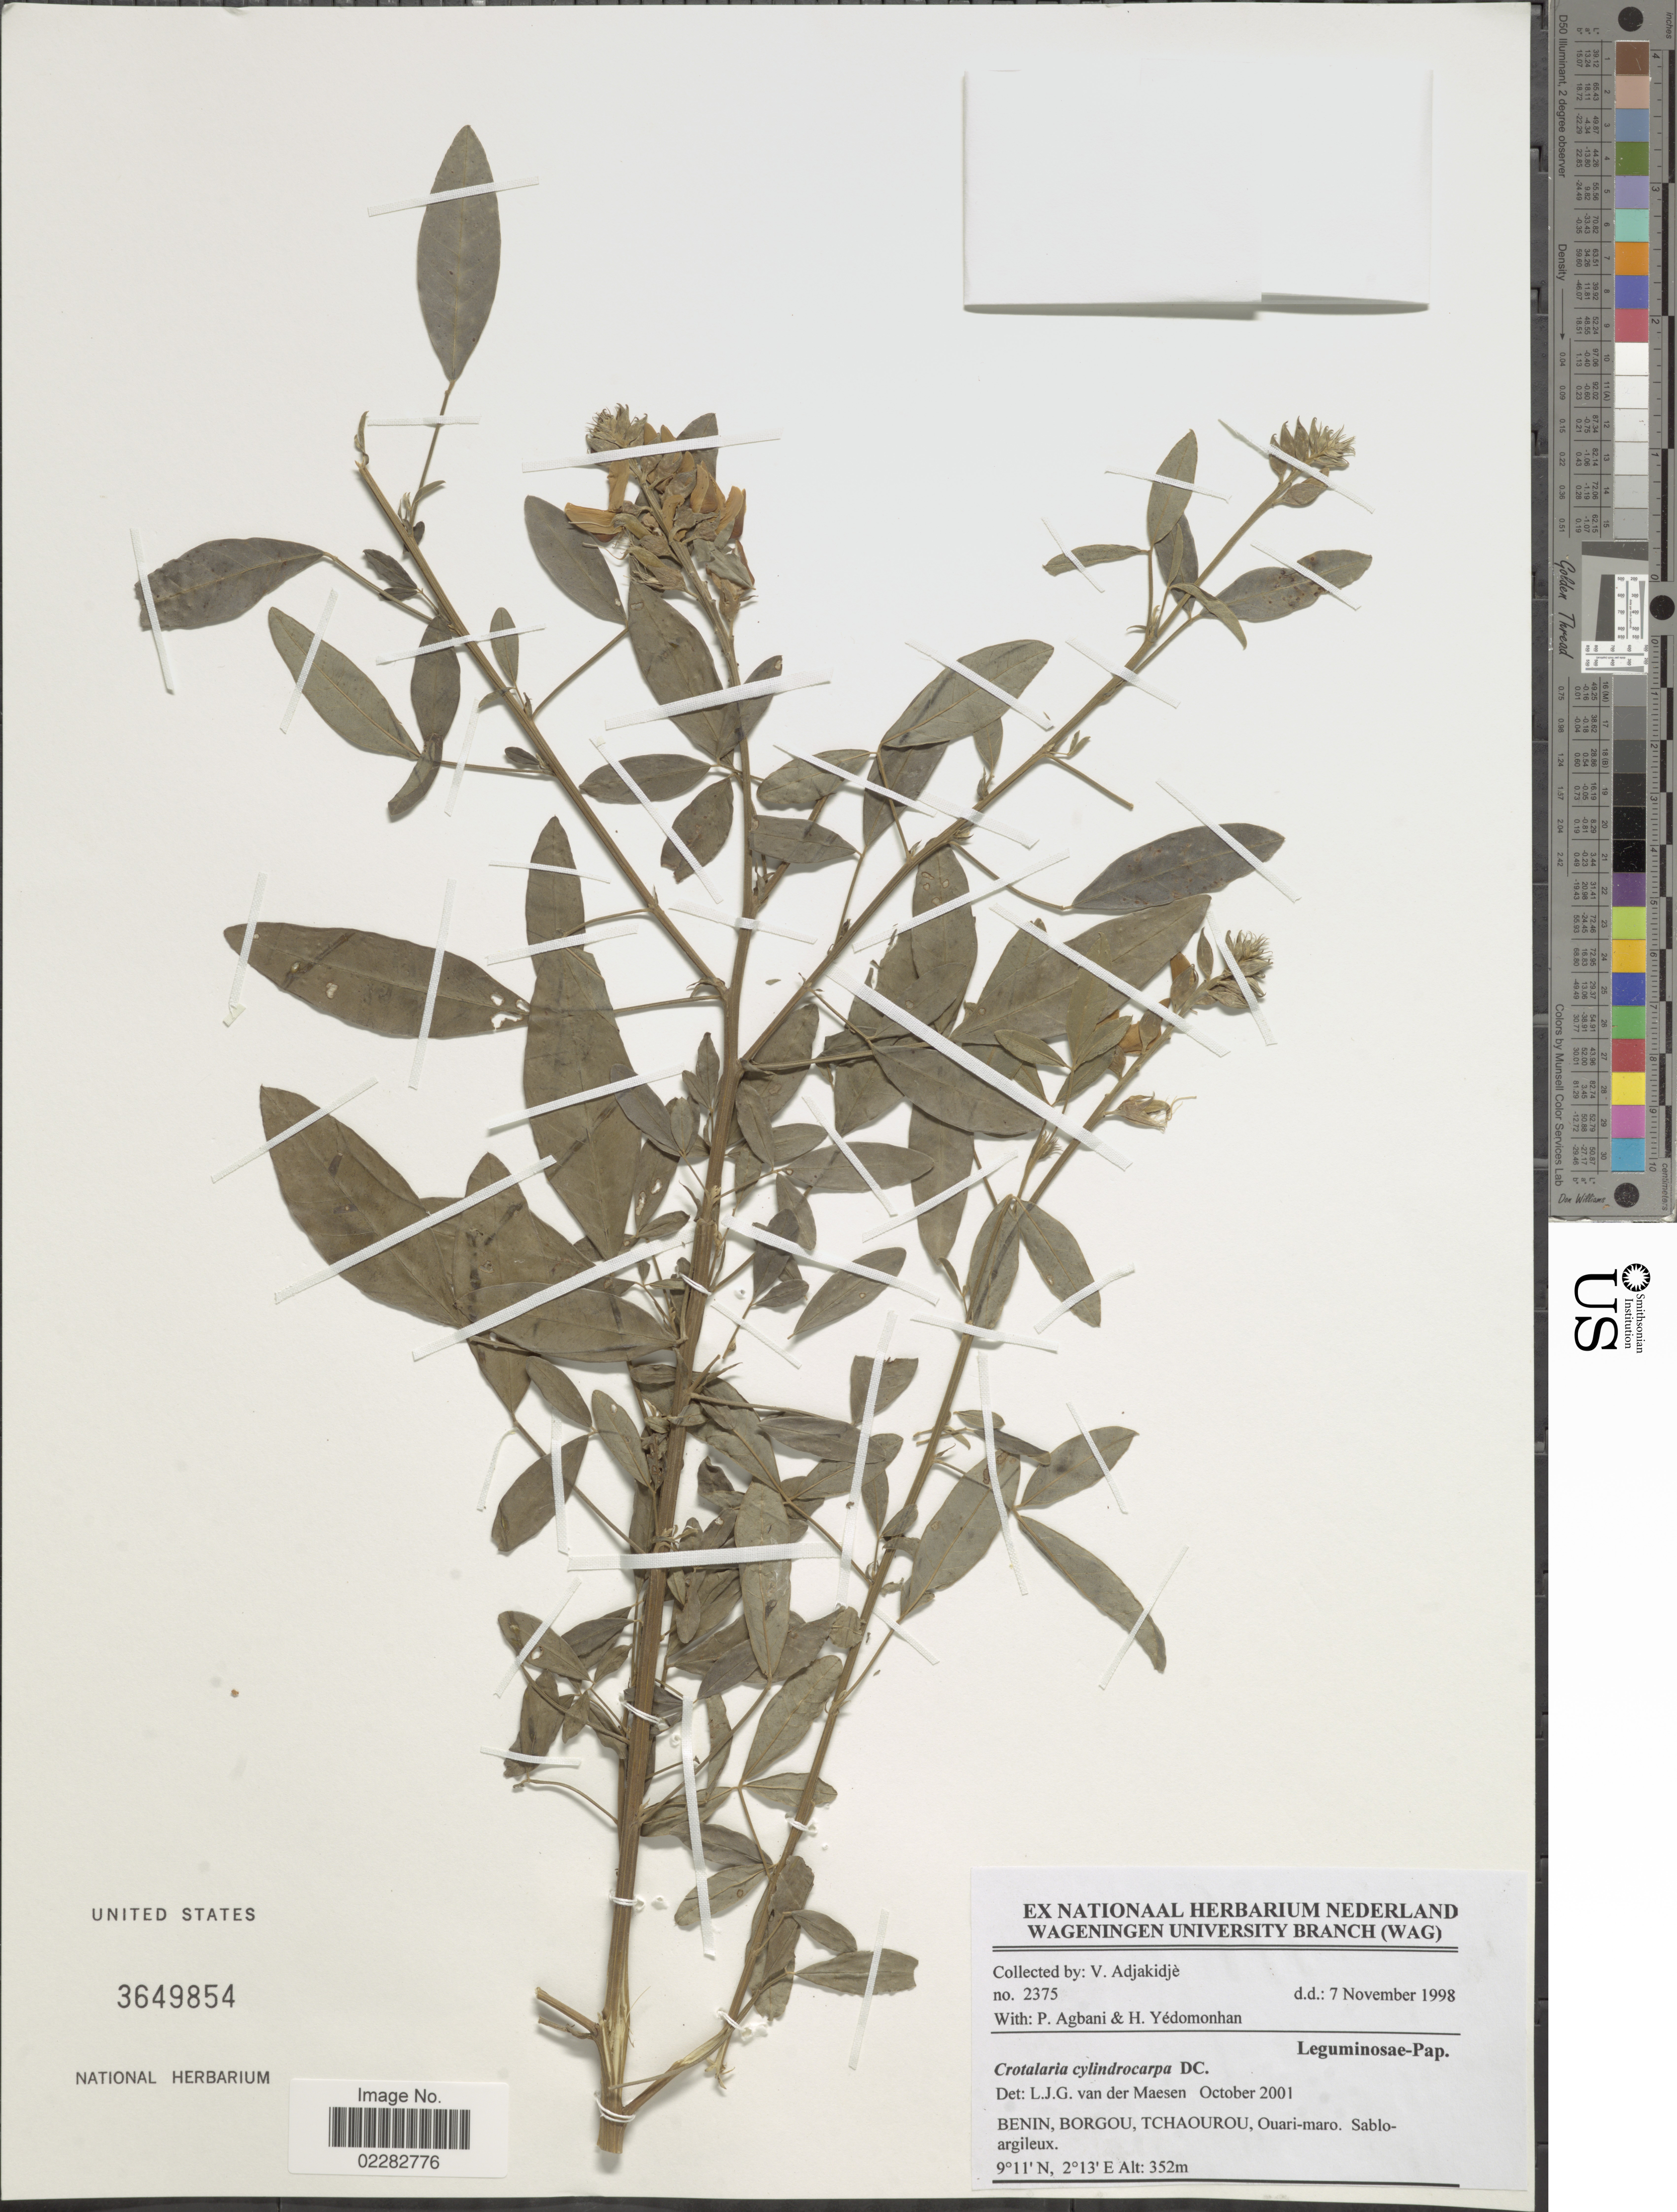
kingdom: Plantae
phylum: Tracheophyta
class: Magnoliopsida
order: Fabales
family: Fabaceae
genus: Crotalaria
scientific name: Crotalaria cylindrocarpa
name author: DC.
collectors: V. Adjakidjè, P. Agbani & H. Yedomonhan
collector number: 2375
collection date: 1998-11-07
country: Benin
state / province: Borgou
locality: Tchaourou, Ouari-mari.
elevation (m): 352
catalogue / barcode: US 3649854